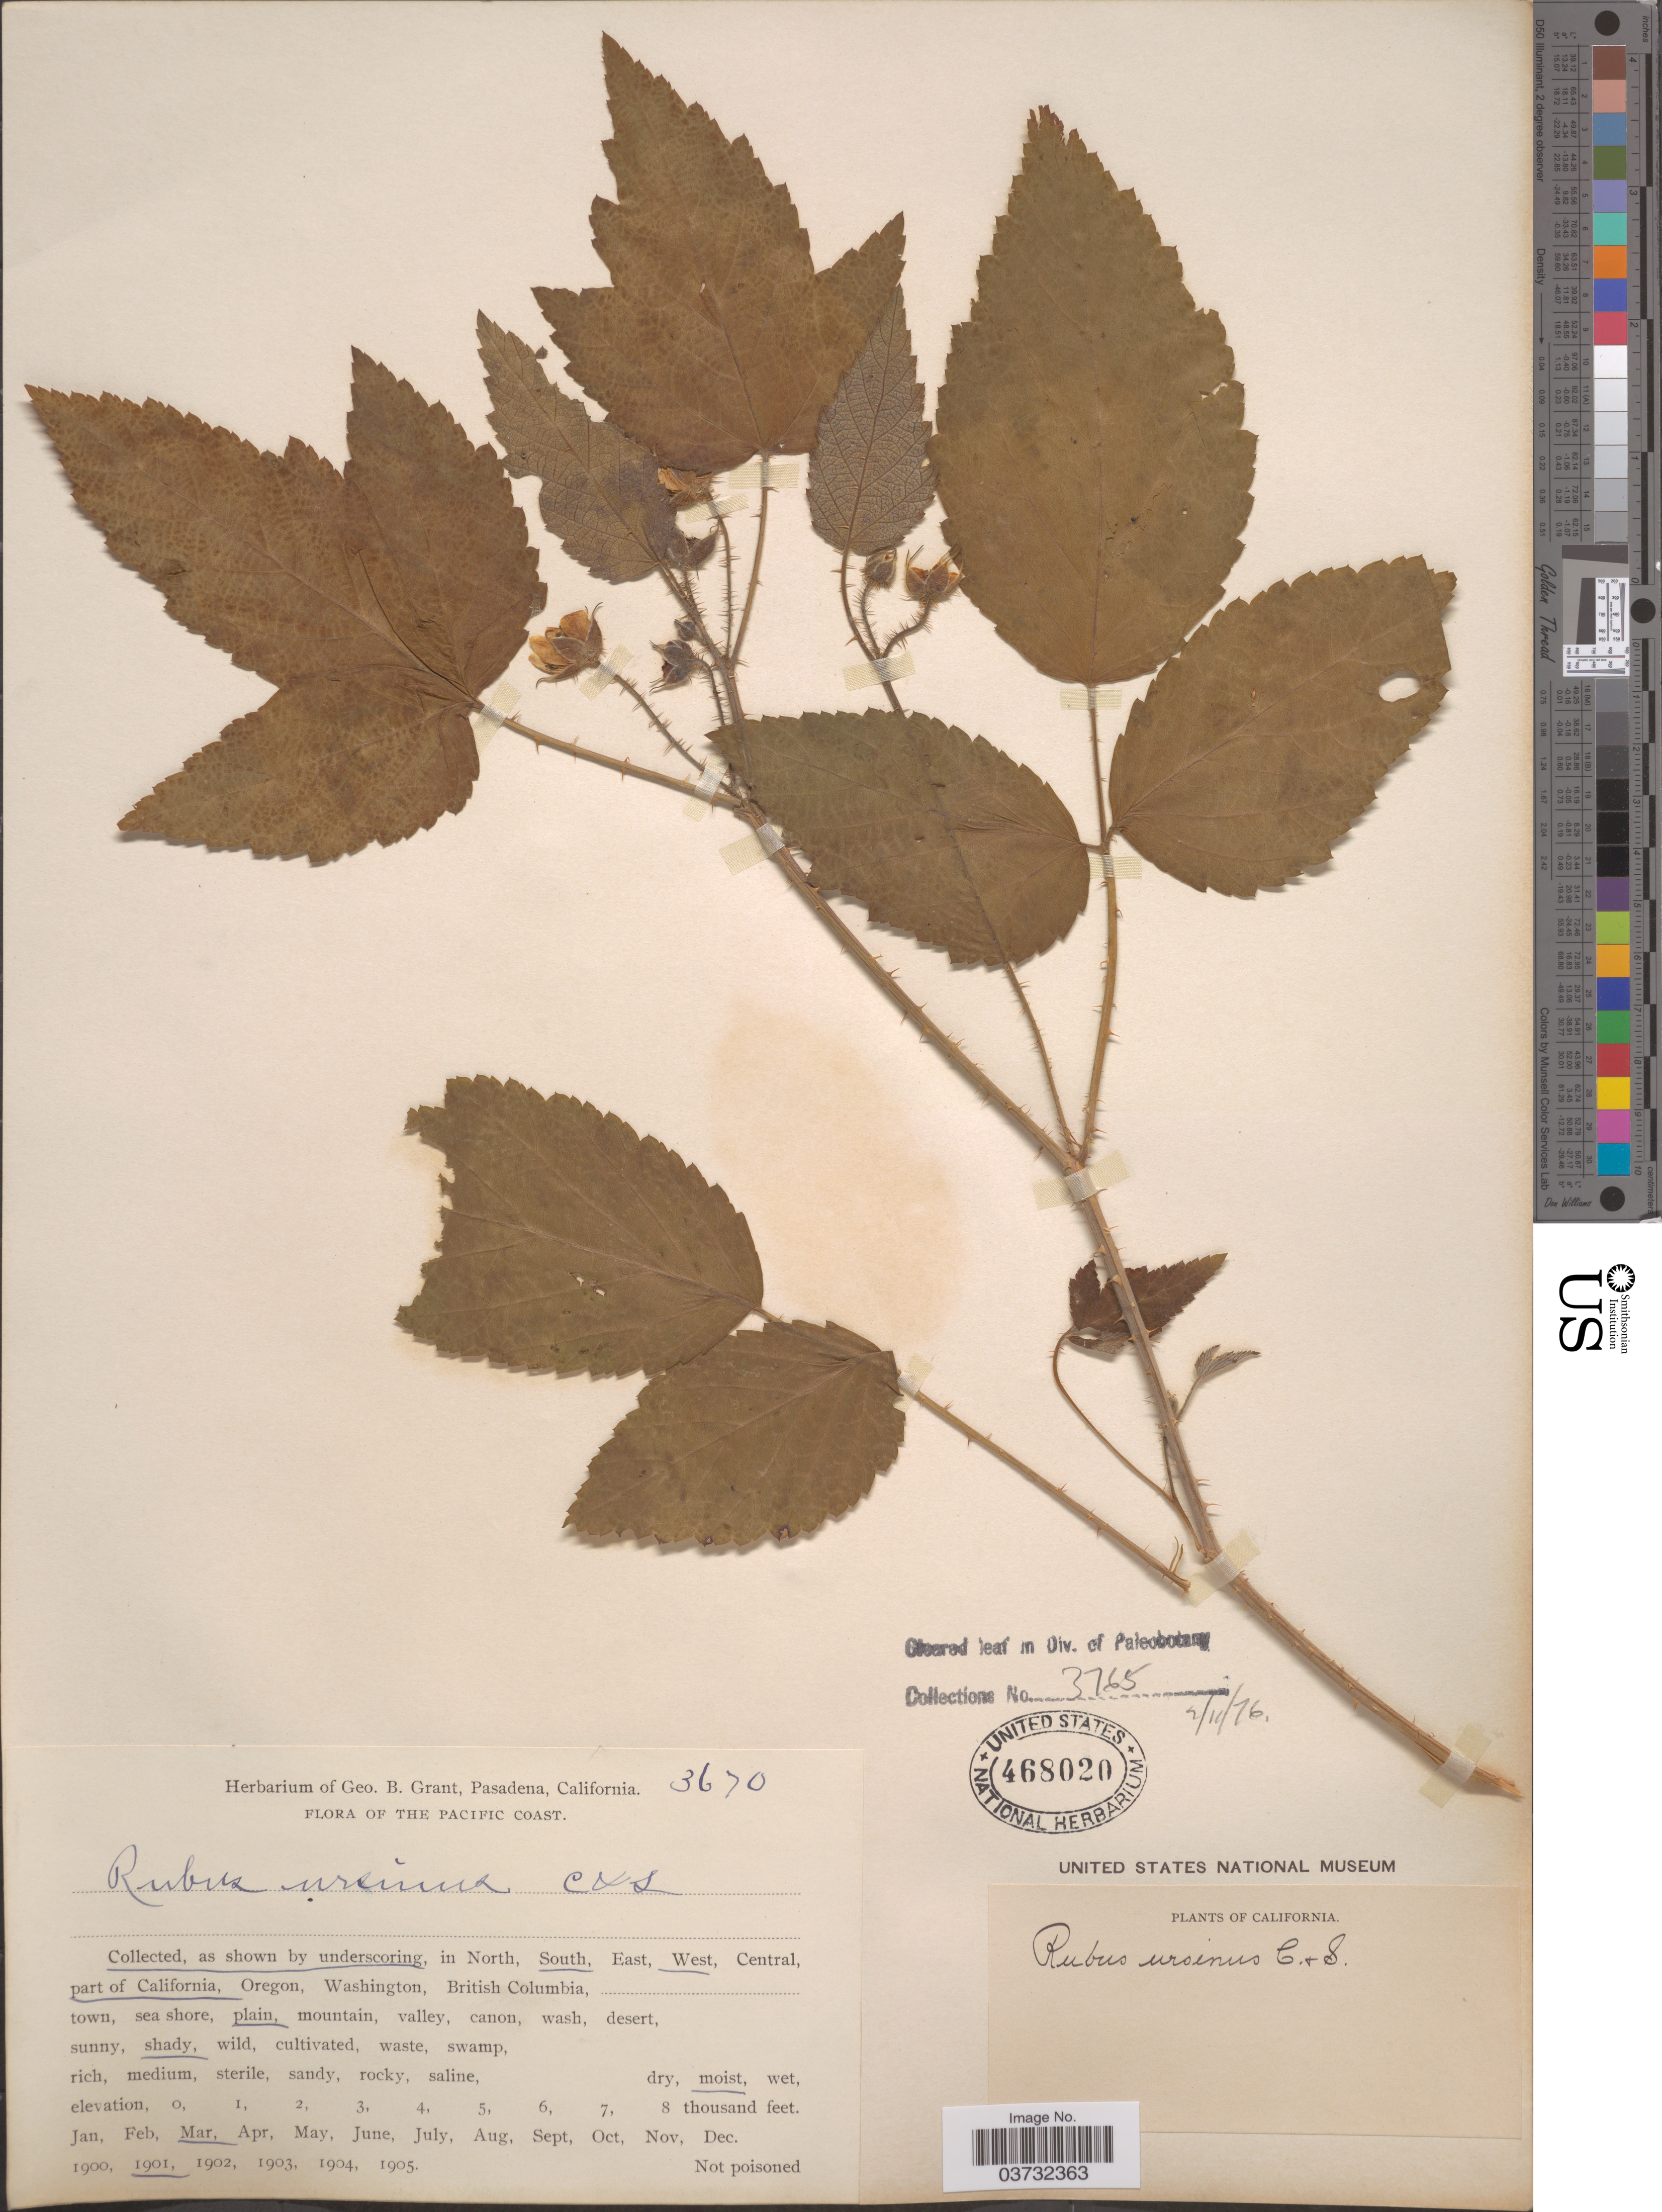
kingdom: Plantae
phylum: Tracheophyta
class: Magnoliopsida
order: Rosales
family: Rosaceae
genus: Rubus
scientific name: Rubus ursinus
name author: (Schltdl.) Cham.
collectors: ex herb. Geo. B. Grant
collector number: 3670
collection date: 1901-03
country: United States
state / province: California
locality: The Pacific Coast. South, West part of California.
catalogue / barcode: US 468020